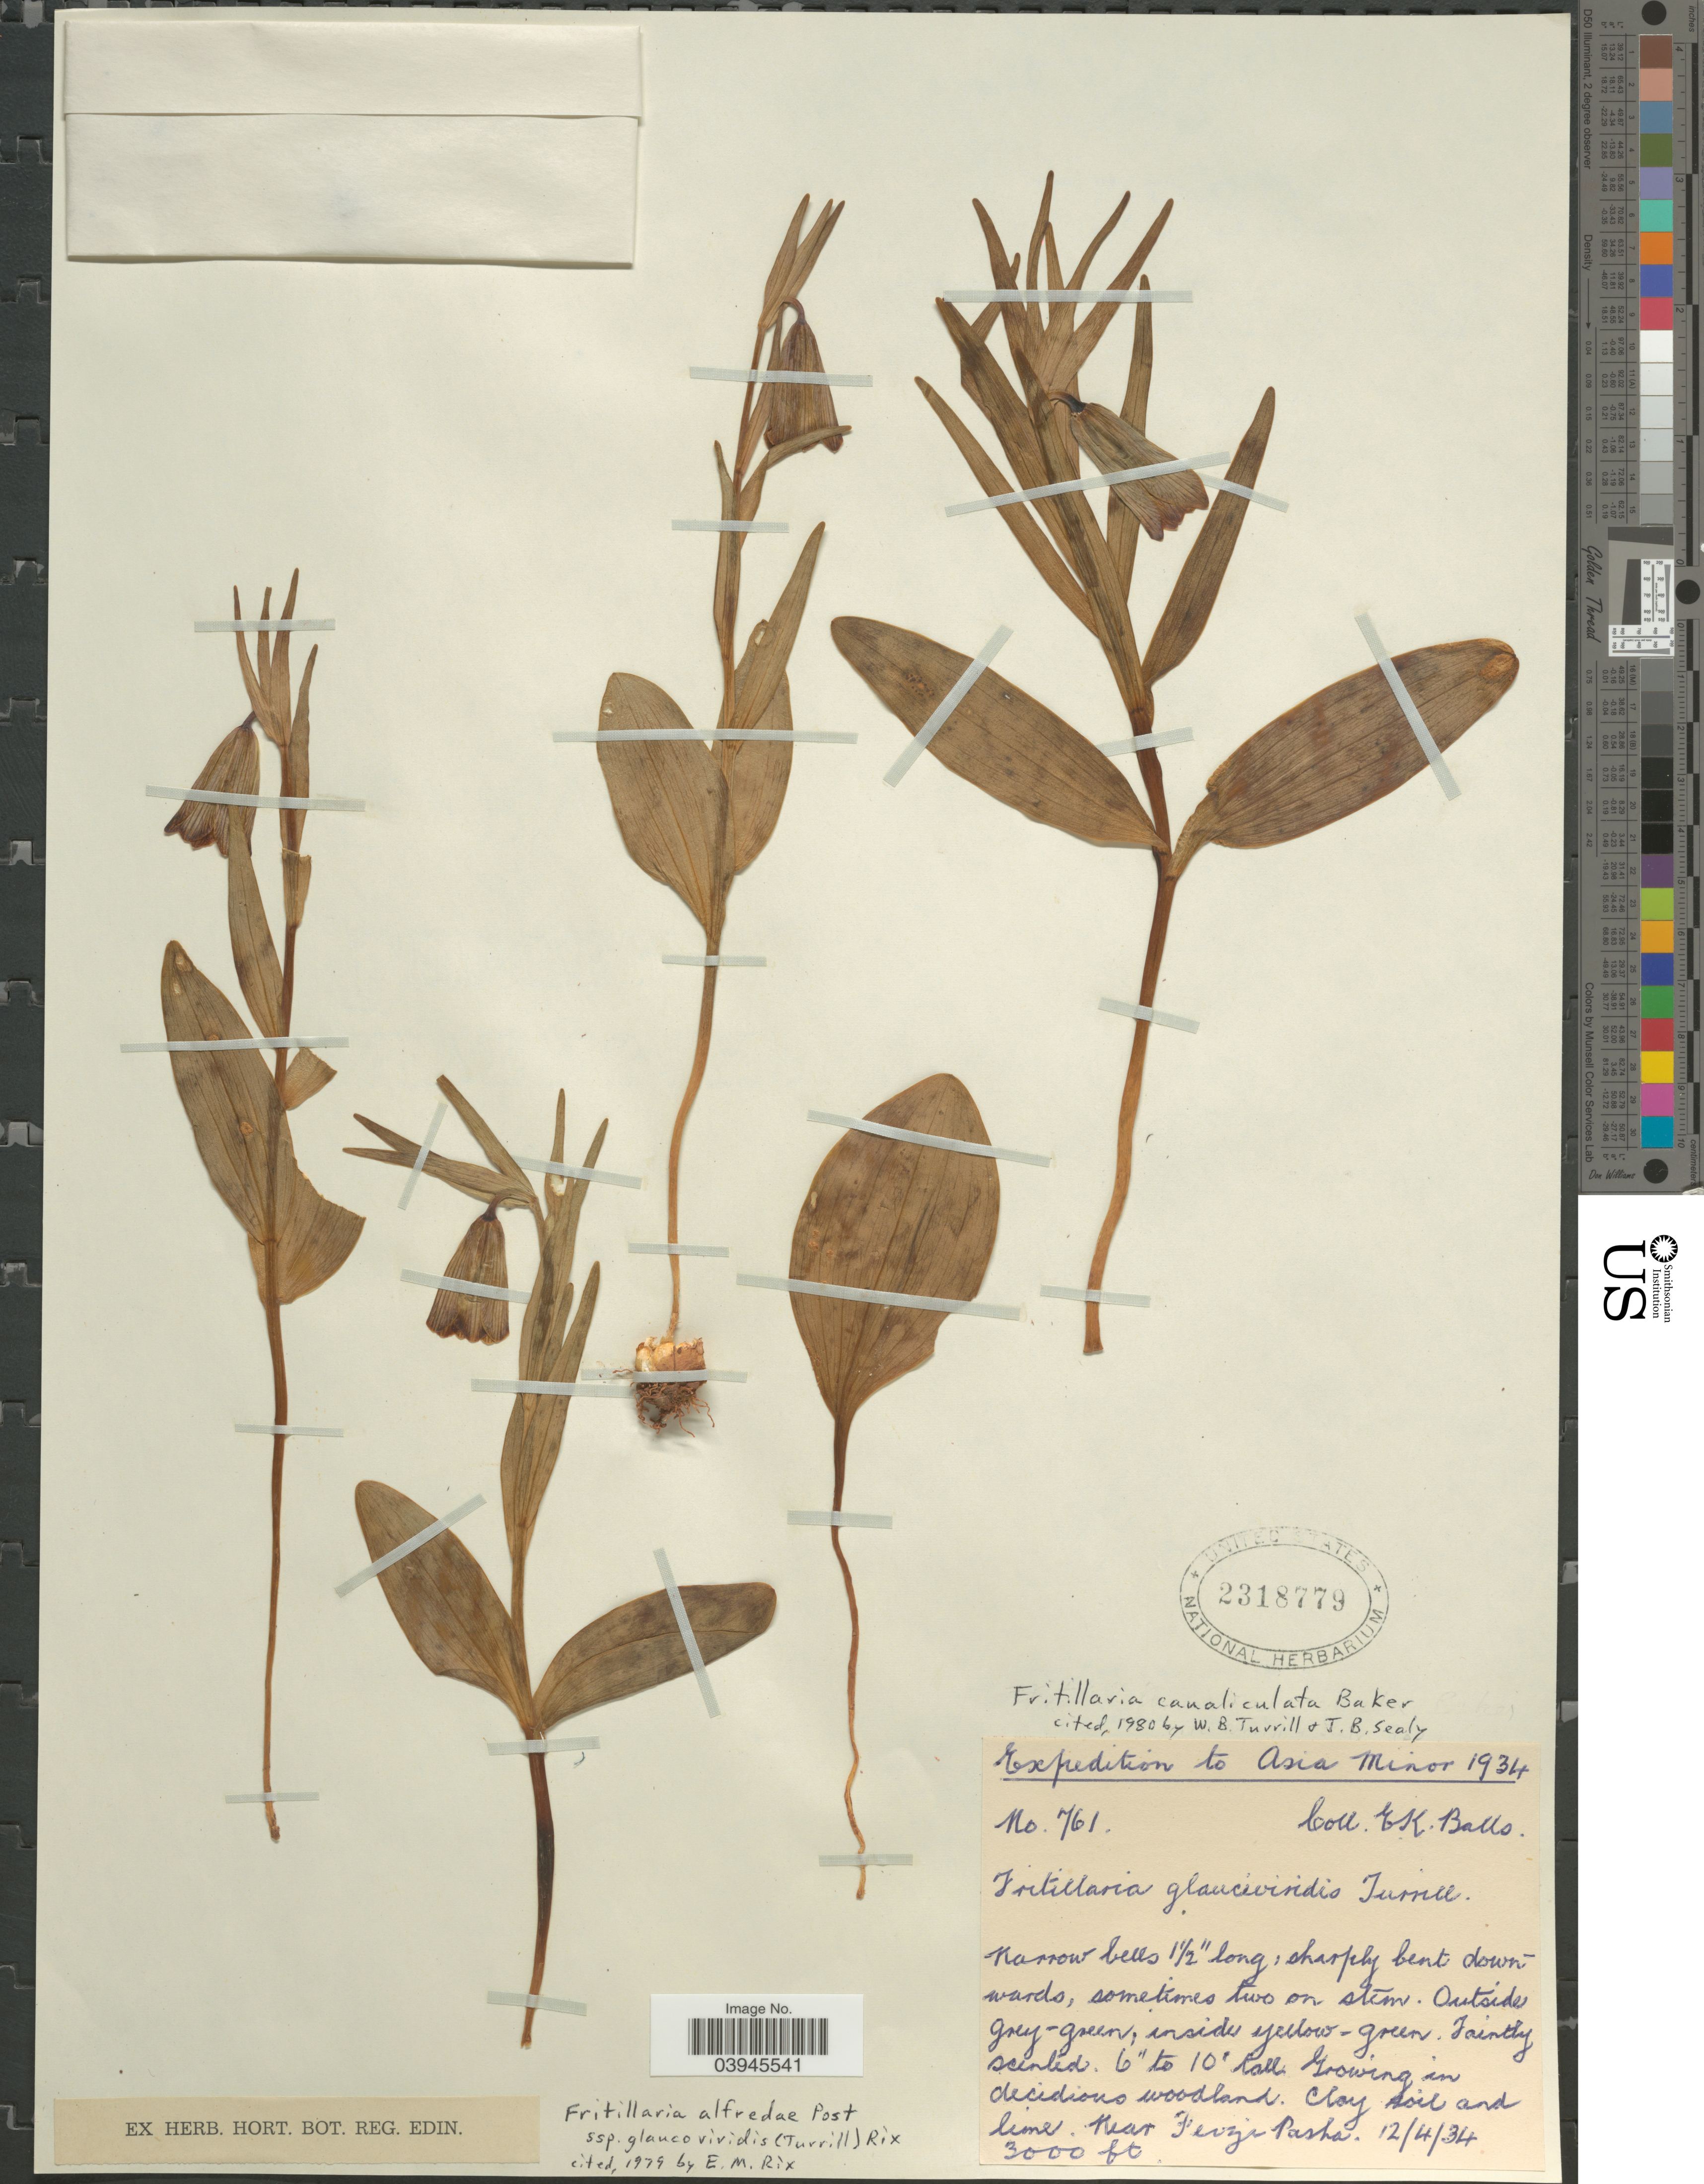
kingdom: Plantae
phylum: Tracheophyta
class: Liliopsida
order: Liliales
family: Liliaceae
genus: Fritillaria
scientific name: Fritillaria canaliculata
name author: Baker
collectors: E. K. Balls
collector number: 761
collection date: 1934-04-12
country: Turkey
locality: Asia Minor. In decidious woodland. Near Fevzi Pasha.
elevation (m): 914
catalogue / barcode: US 2318779